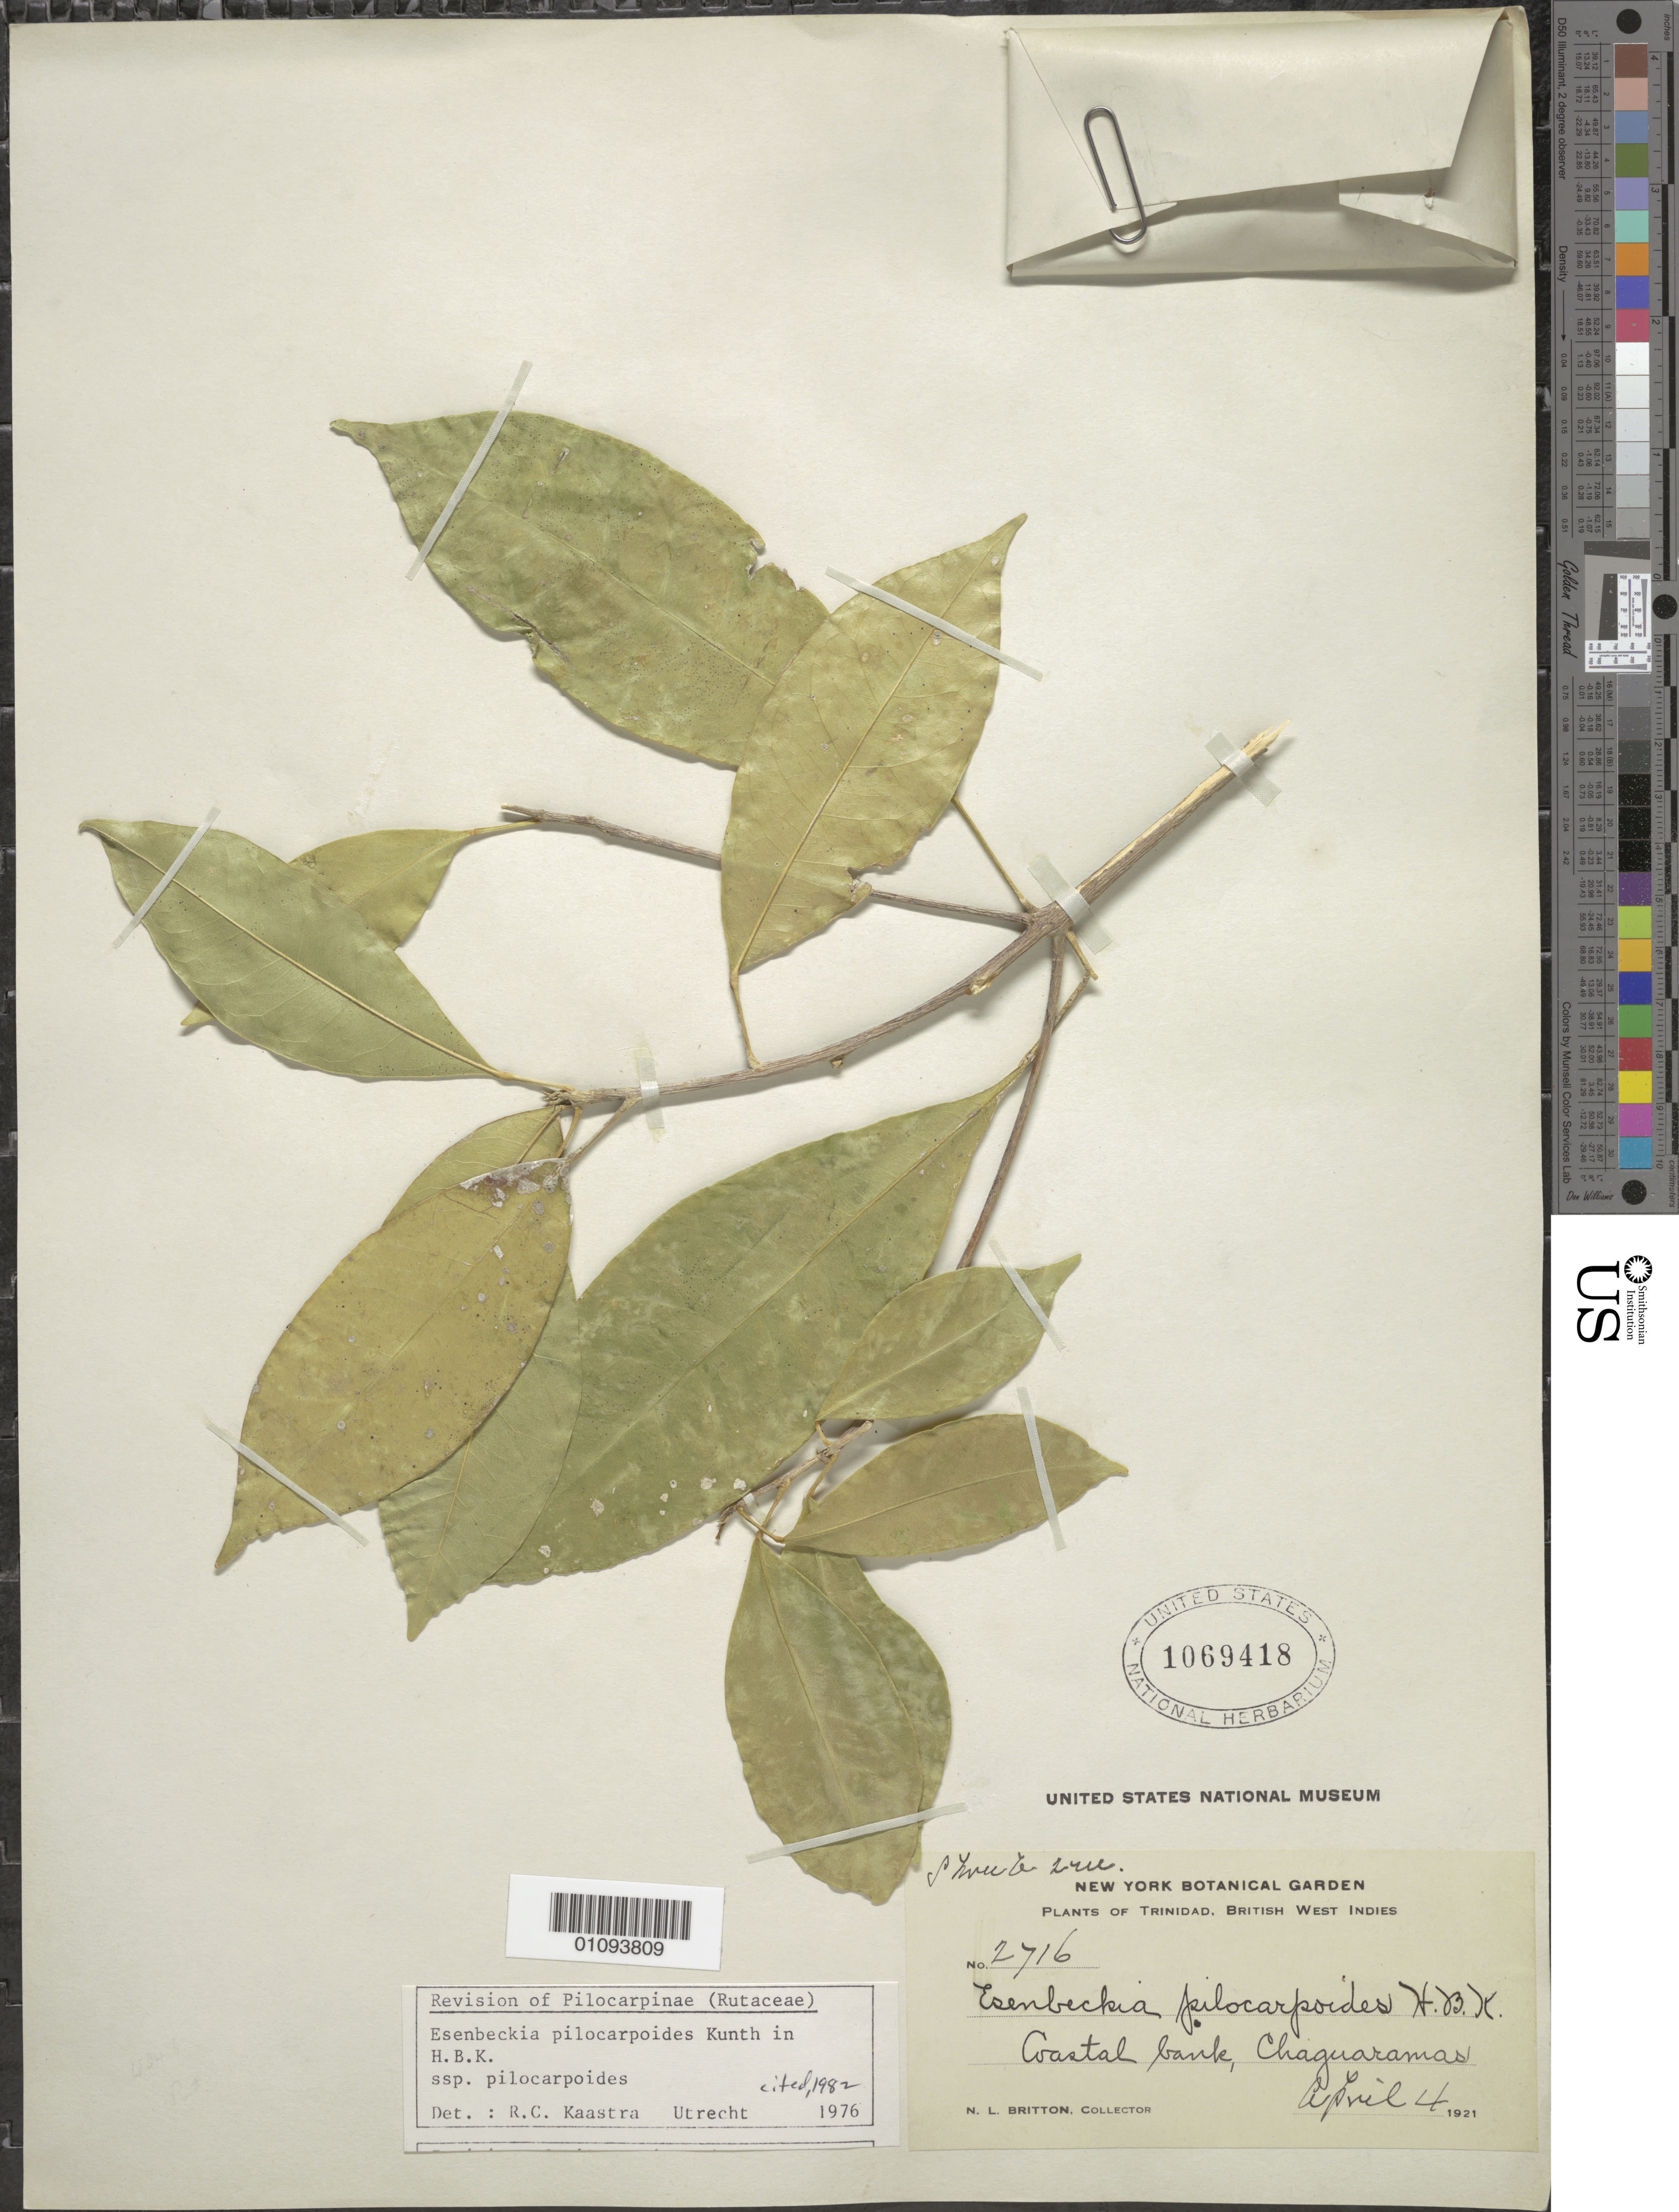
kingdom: Plantae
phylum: Tracheophyta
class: Magnoliopsida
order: Sapindales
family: Rutaceae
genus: Esenbeckia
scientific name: Esenbeckia pilocarpoides subsp. pilocarpoides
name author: Kunth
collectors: N. Britton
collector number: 2716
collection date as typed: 04 Apr 1921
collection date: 1921-04-04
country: Trinidad and Tobago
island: Trinidad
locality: Chaguarananas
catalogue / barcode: US 1069418